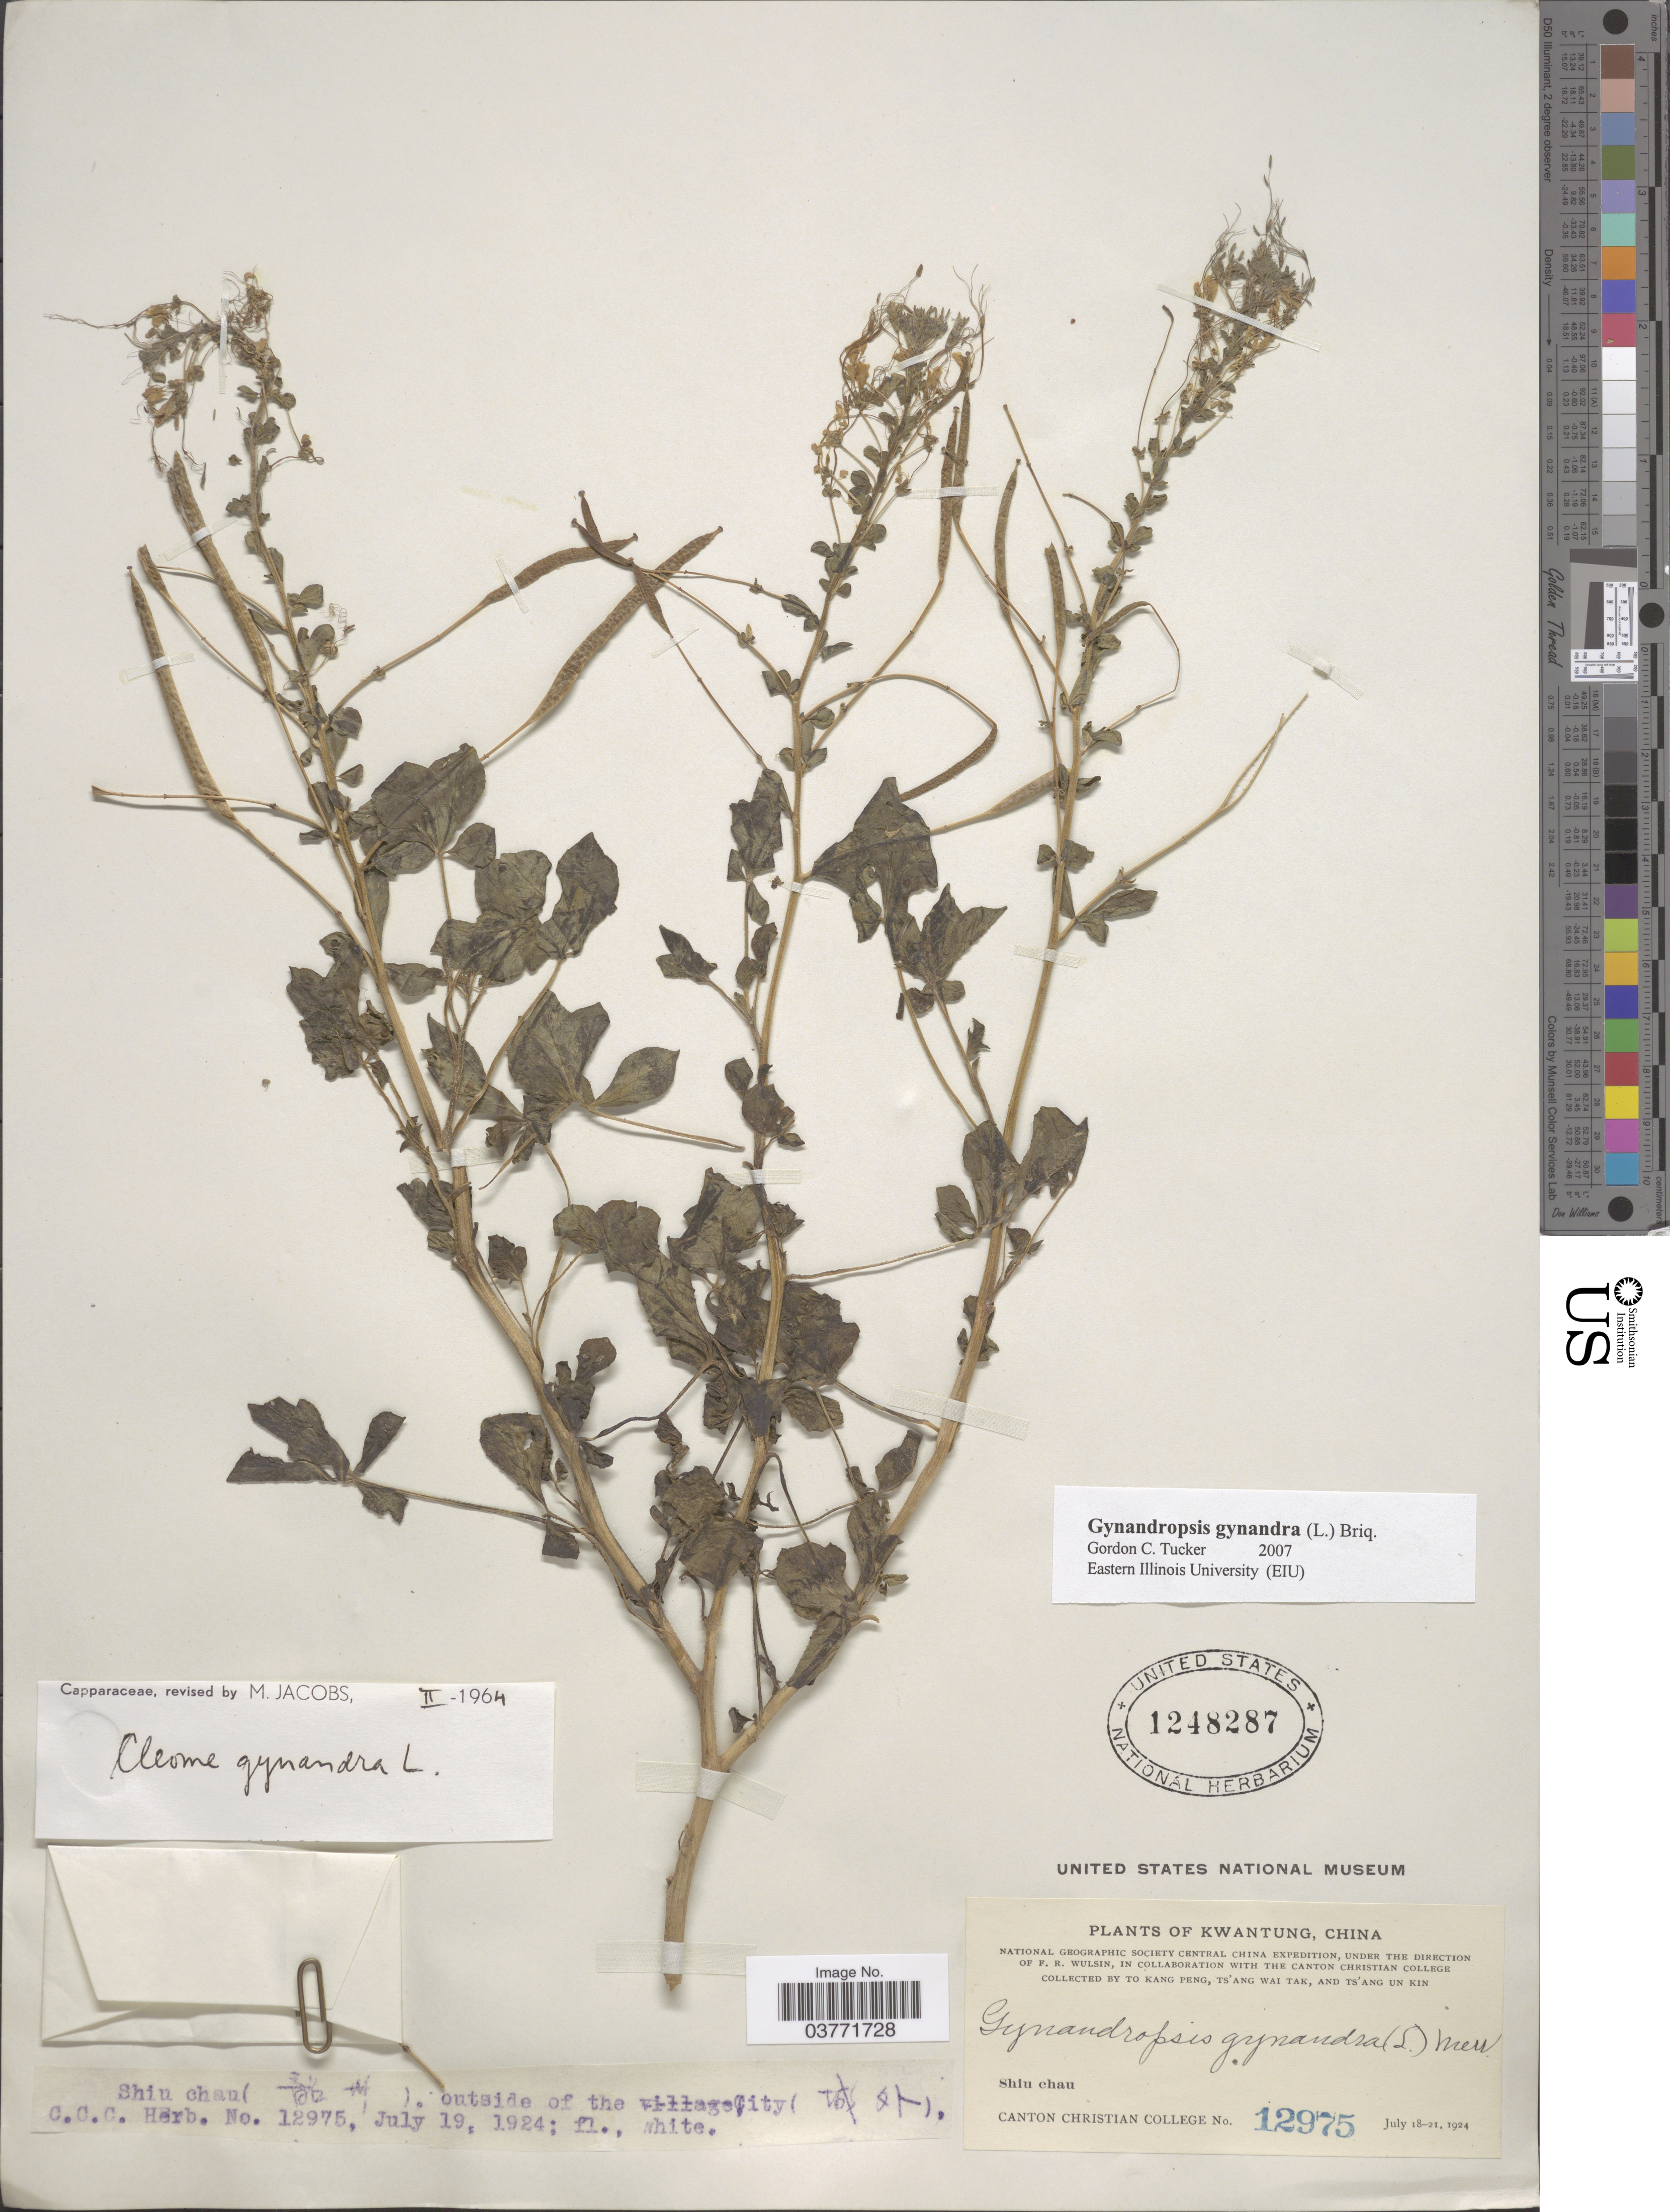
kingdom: Plantae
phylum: Tracheophyta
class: Magnoliopsida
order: Brassicales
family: Cleomaceae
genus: Gynandropsis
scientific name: Gynandropsis gynandra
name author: (L.) Briq.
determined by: Tucker, G. C.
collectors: K. Peng, W. T. Tsang & Ts' Ang Un Kin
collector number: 12975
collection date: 1924-07-19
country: China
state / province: Guangdong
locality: Kwangtung. Shiu chau.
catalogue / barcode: US 1248287